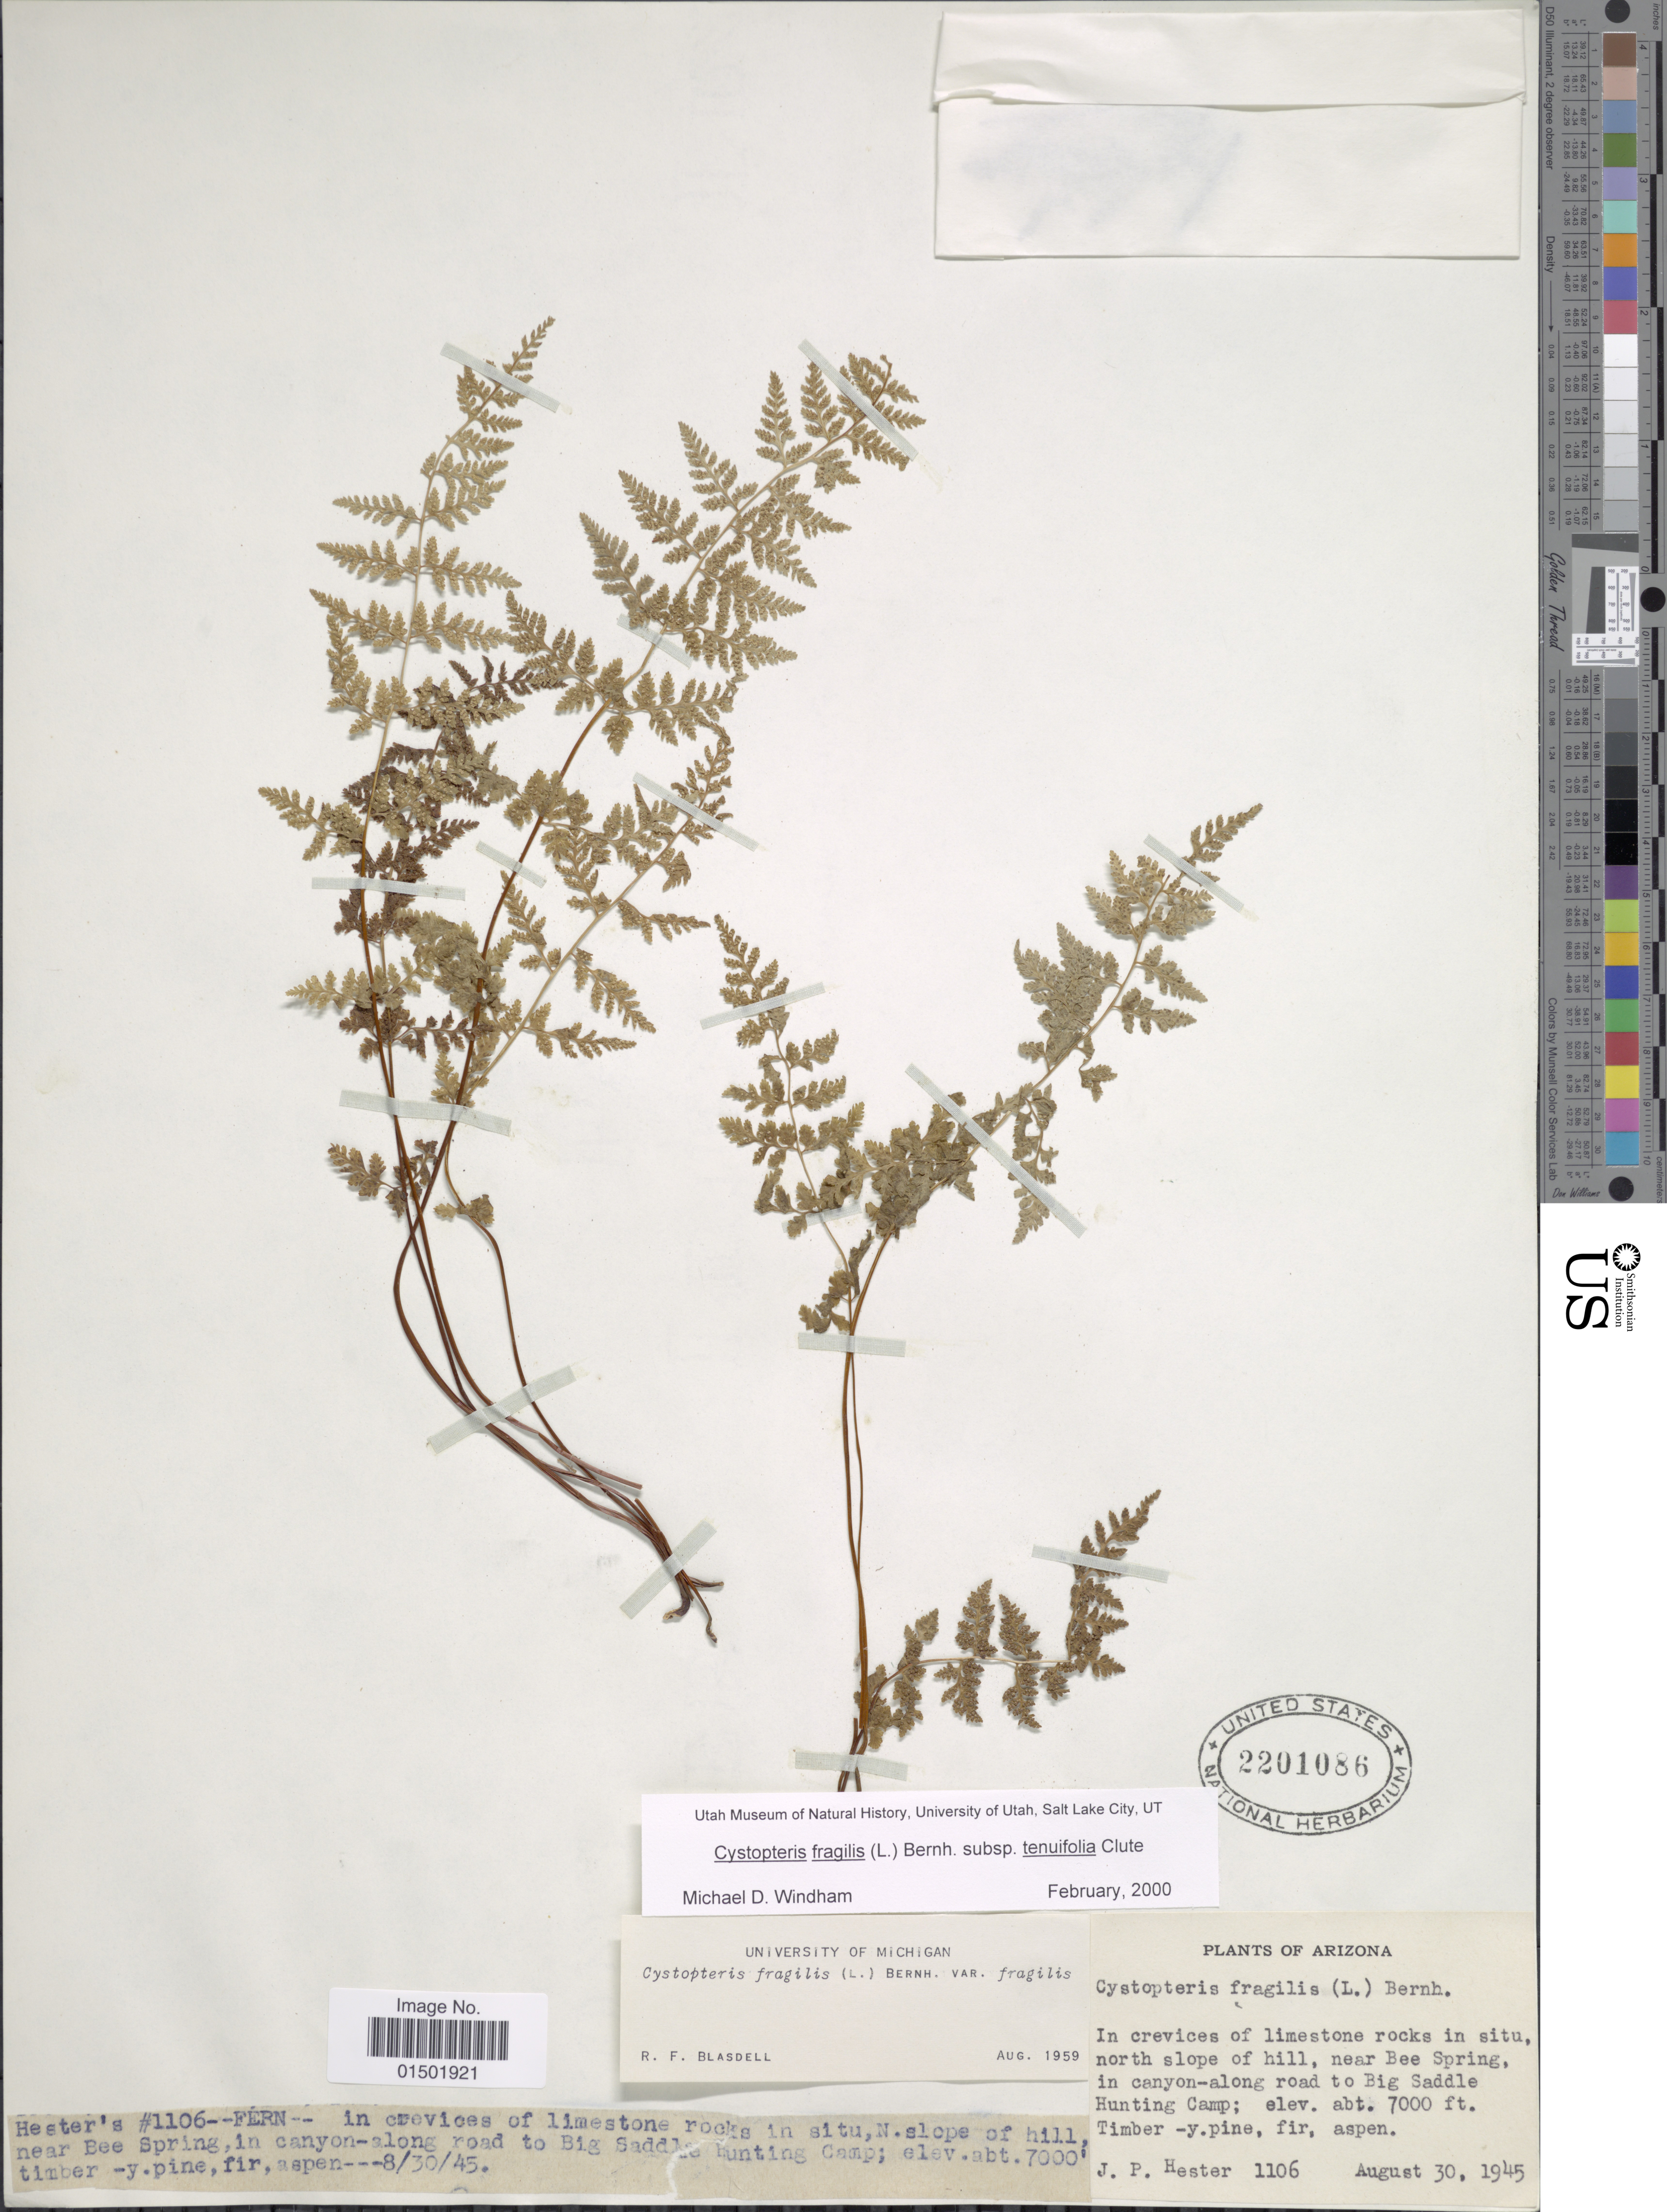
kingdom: Plantae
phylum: Tracheophyta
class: Polypodiopsida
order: Polypodiales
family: Cystopteridaceae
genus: Cystopteris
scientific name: Cystopteris fragilis var. tenuifolia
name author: (Clute) M. Broun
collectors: J. P. Hester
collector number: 1106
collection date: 1945-08-30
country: United States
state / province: Arizona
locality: In crevices of limestone rocks in situ, north slope of hill, near Bee Spring, in canyon-along road to Big Saddle Hunting Camp.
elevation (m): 2134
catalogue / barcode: US 2201086